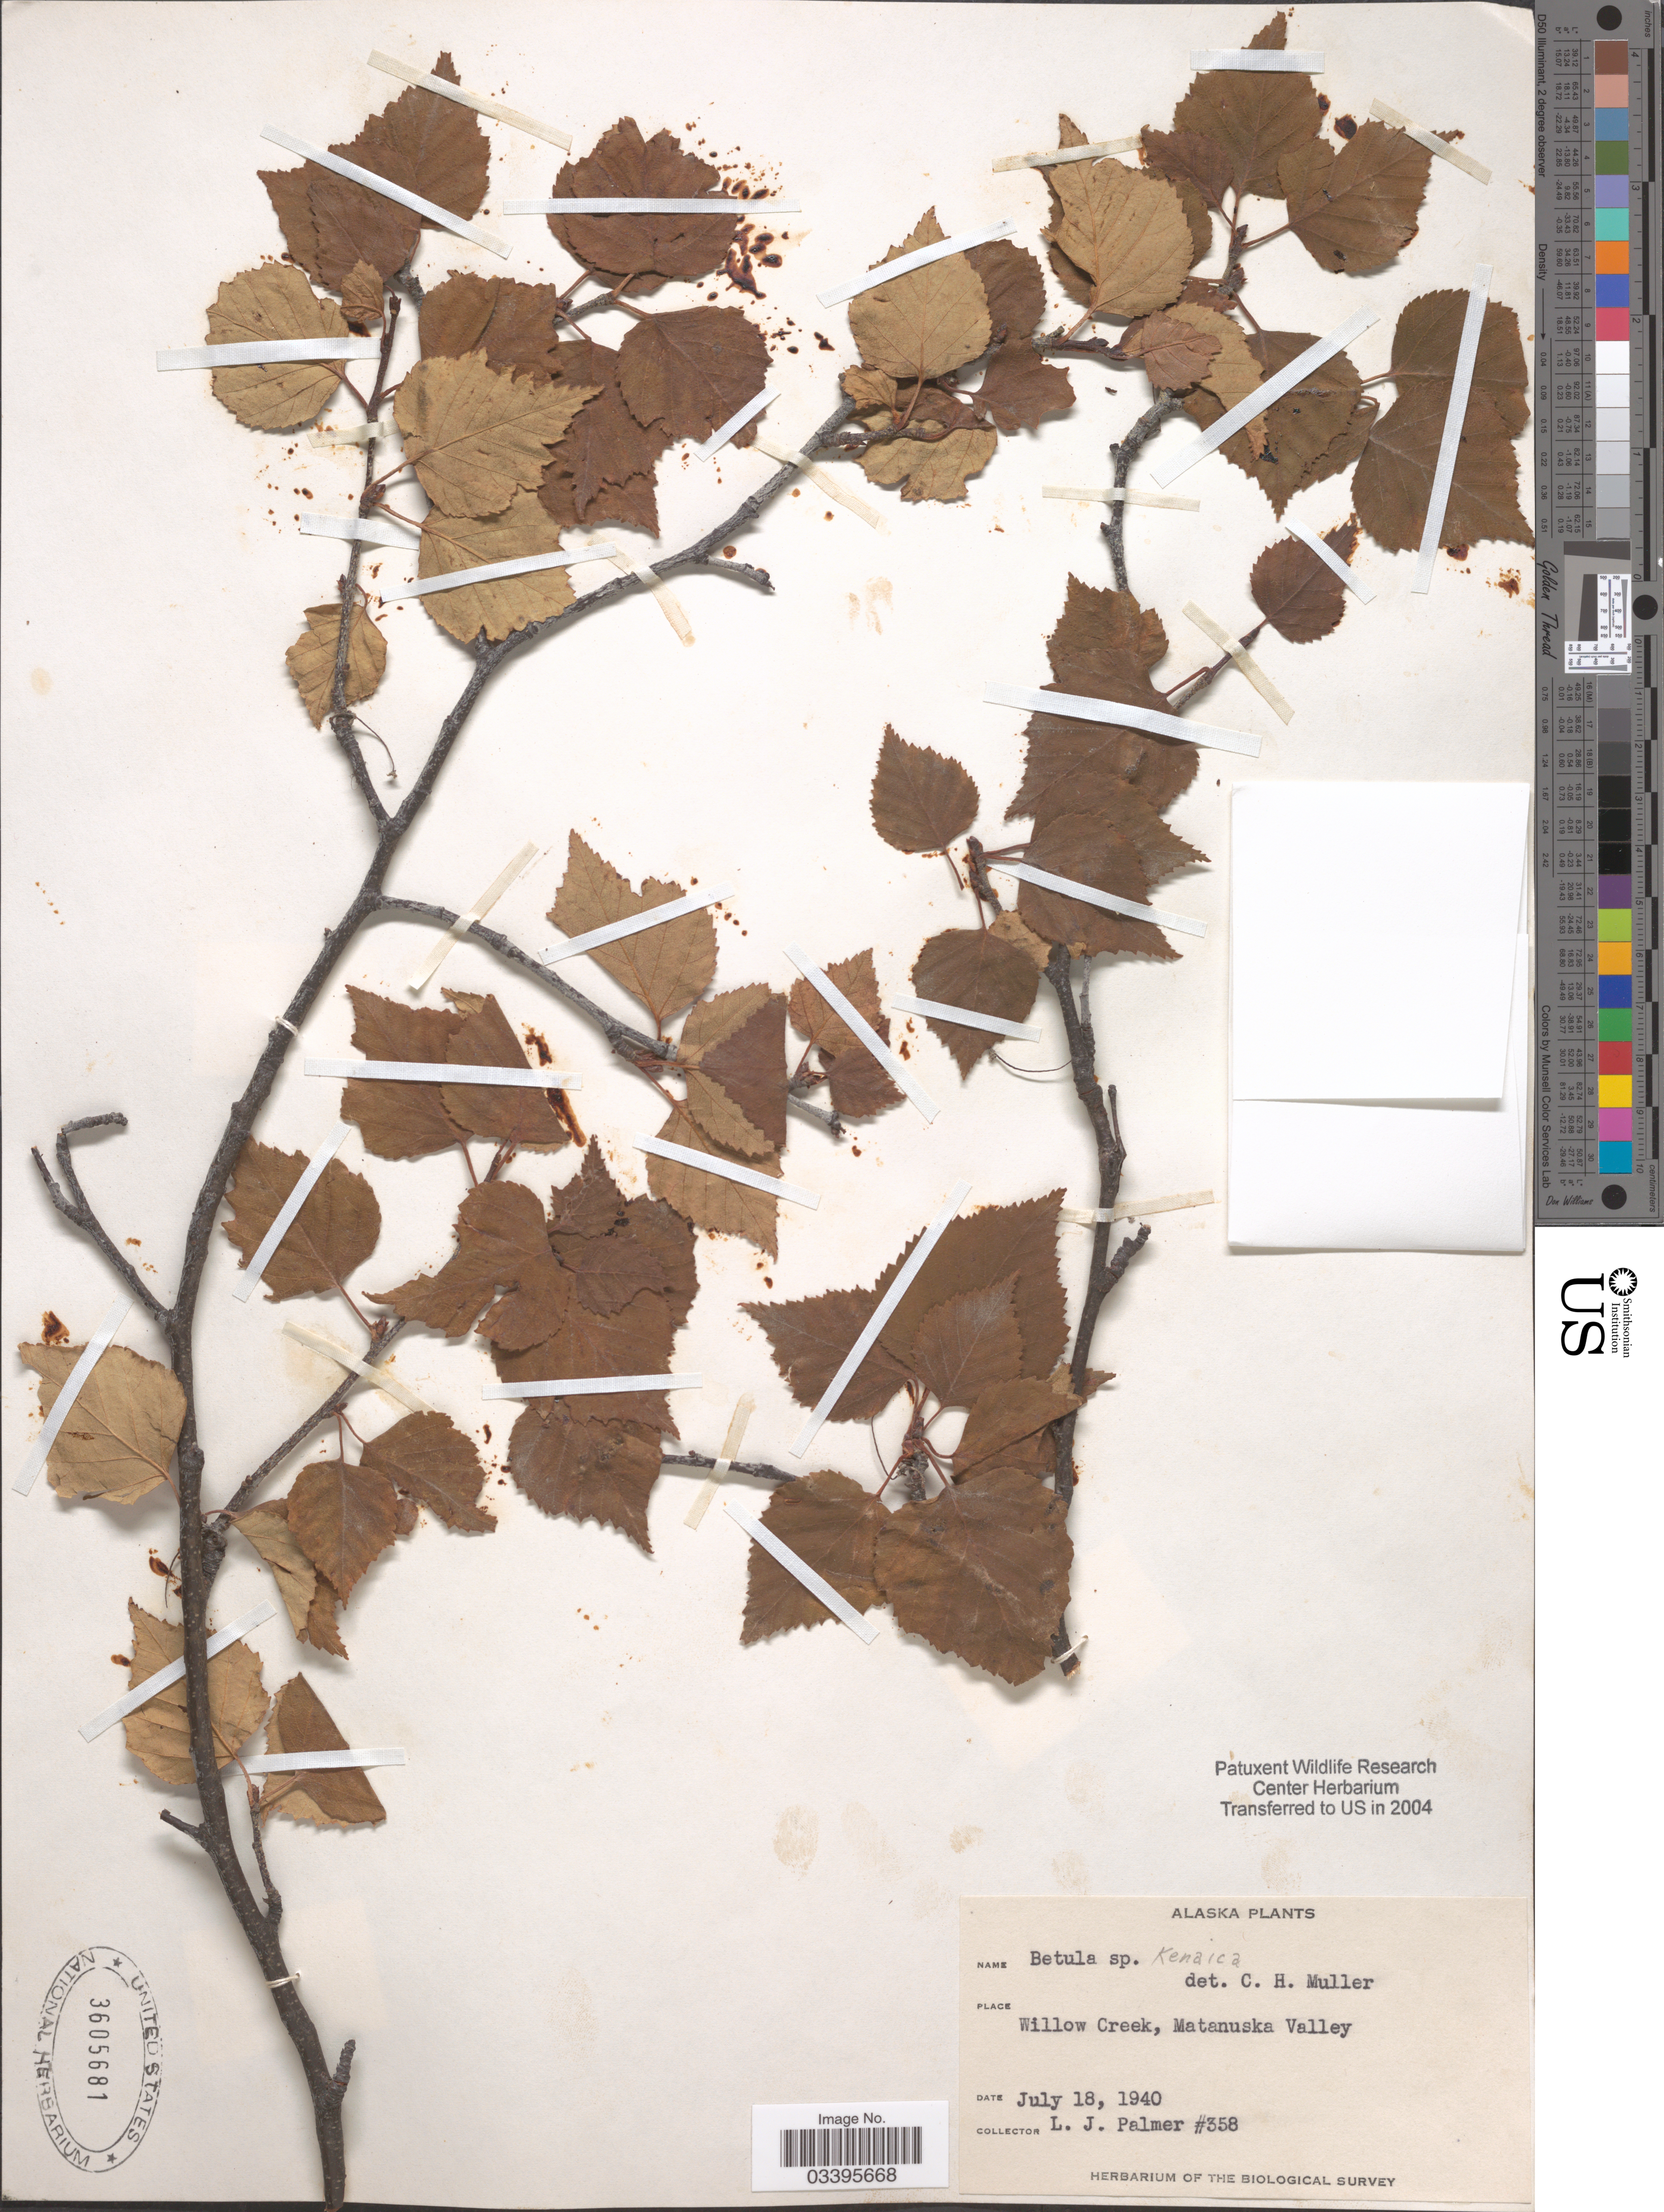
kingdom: Plantae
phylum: Tracheophyta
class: Magnoliopsida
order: Fagales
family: Betulaceae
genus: Betula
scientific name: Betula kenaica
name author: W.H. Evans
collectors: L. J. Palmer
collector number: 358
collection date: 1940-07-18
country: United States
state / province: Alaska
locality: Willow Creek, Matanuska Valley.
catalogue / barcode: US 3605681